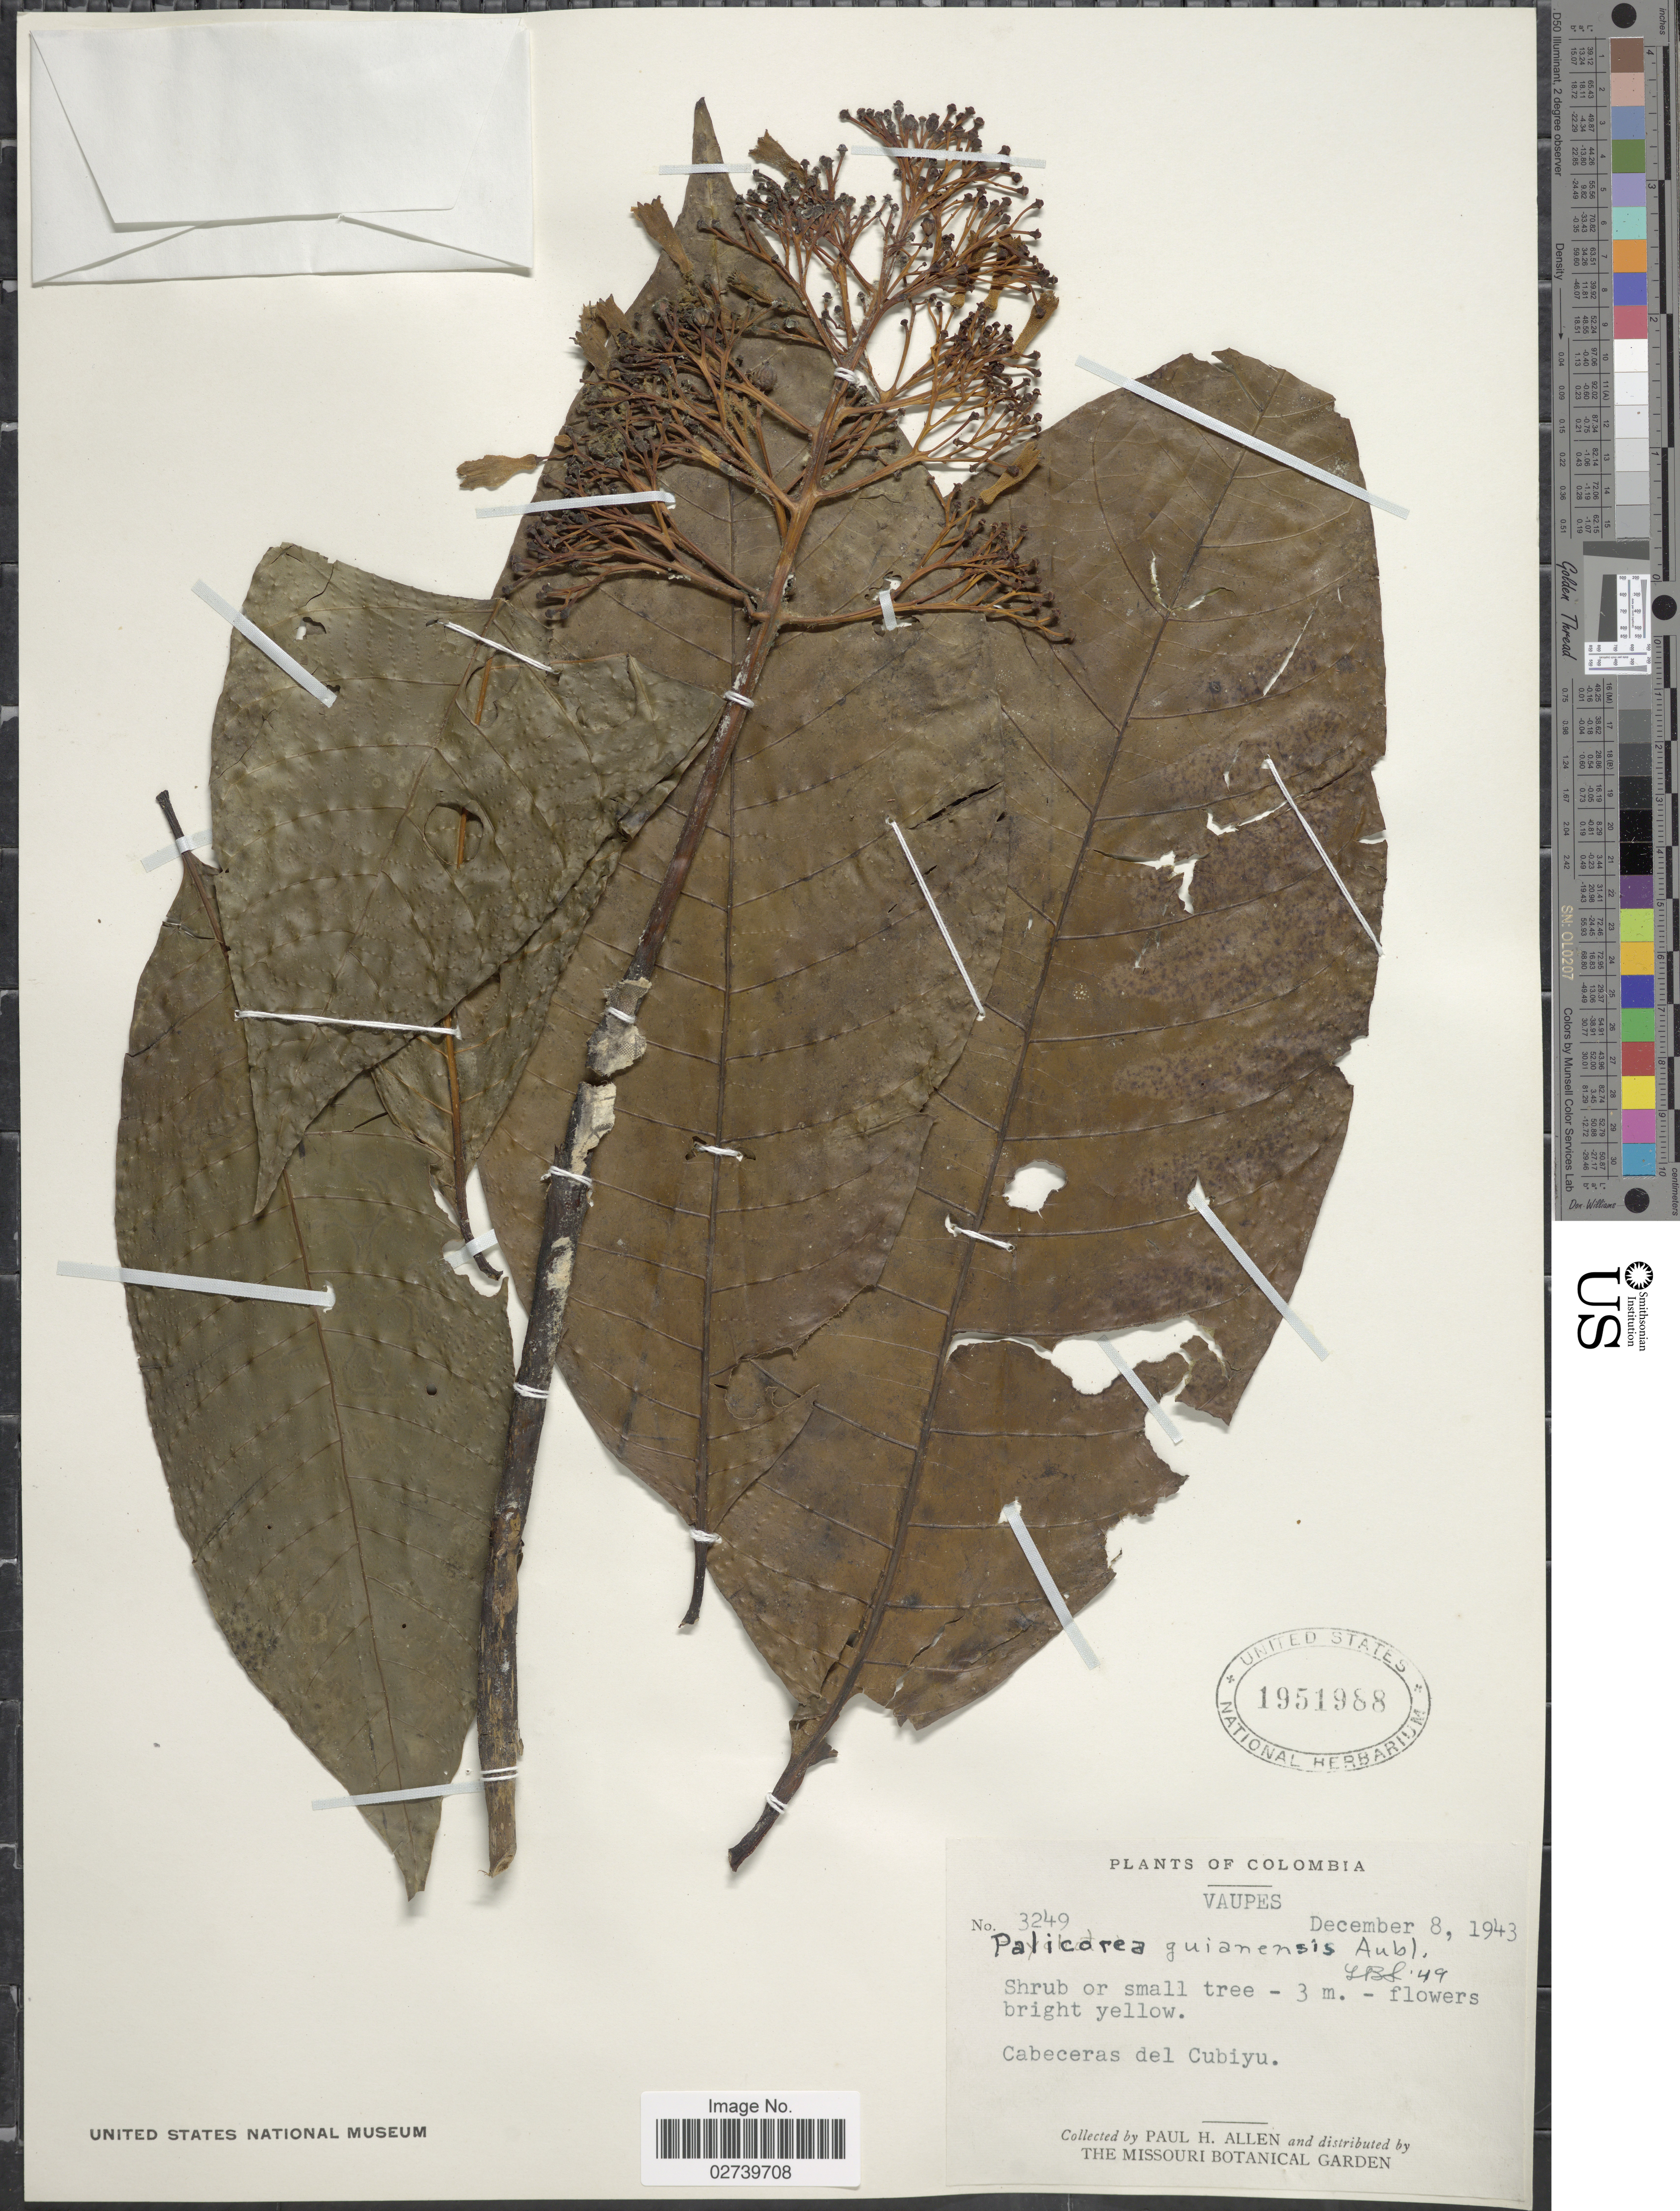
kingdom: Plantae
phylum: Tracheophyta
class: Magnoliopsida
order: Gentianales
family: Rubiaceae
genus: Palicourea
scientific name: Palicourea guianensis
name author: Aubl.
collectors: P. H. Allen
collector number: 3249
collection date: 1943-12-08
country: Colombia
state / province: Vaupés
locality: Cabeceras del Cubiyu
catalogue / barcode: US 1951988